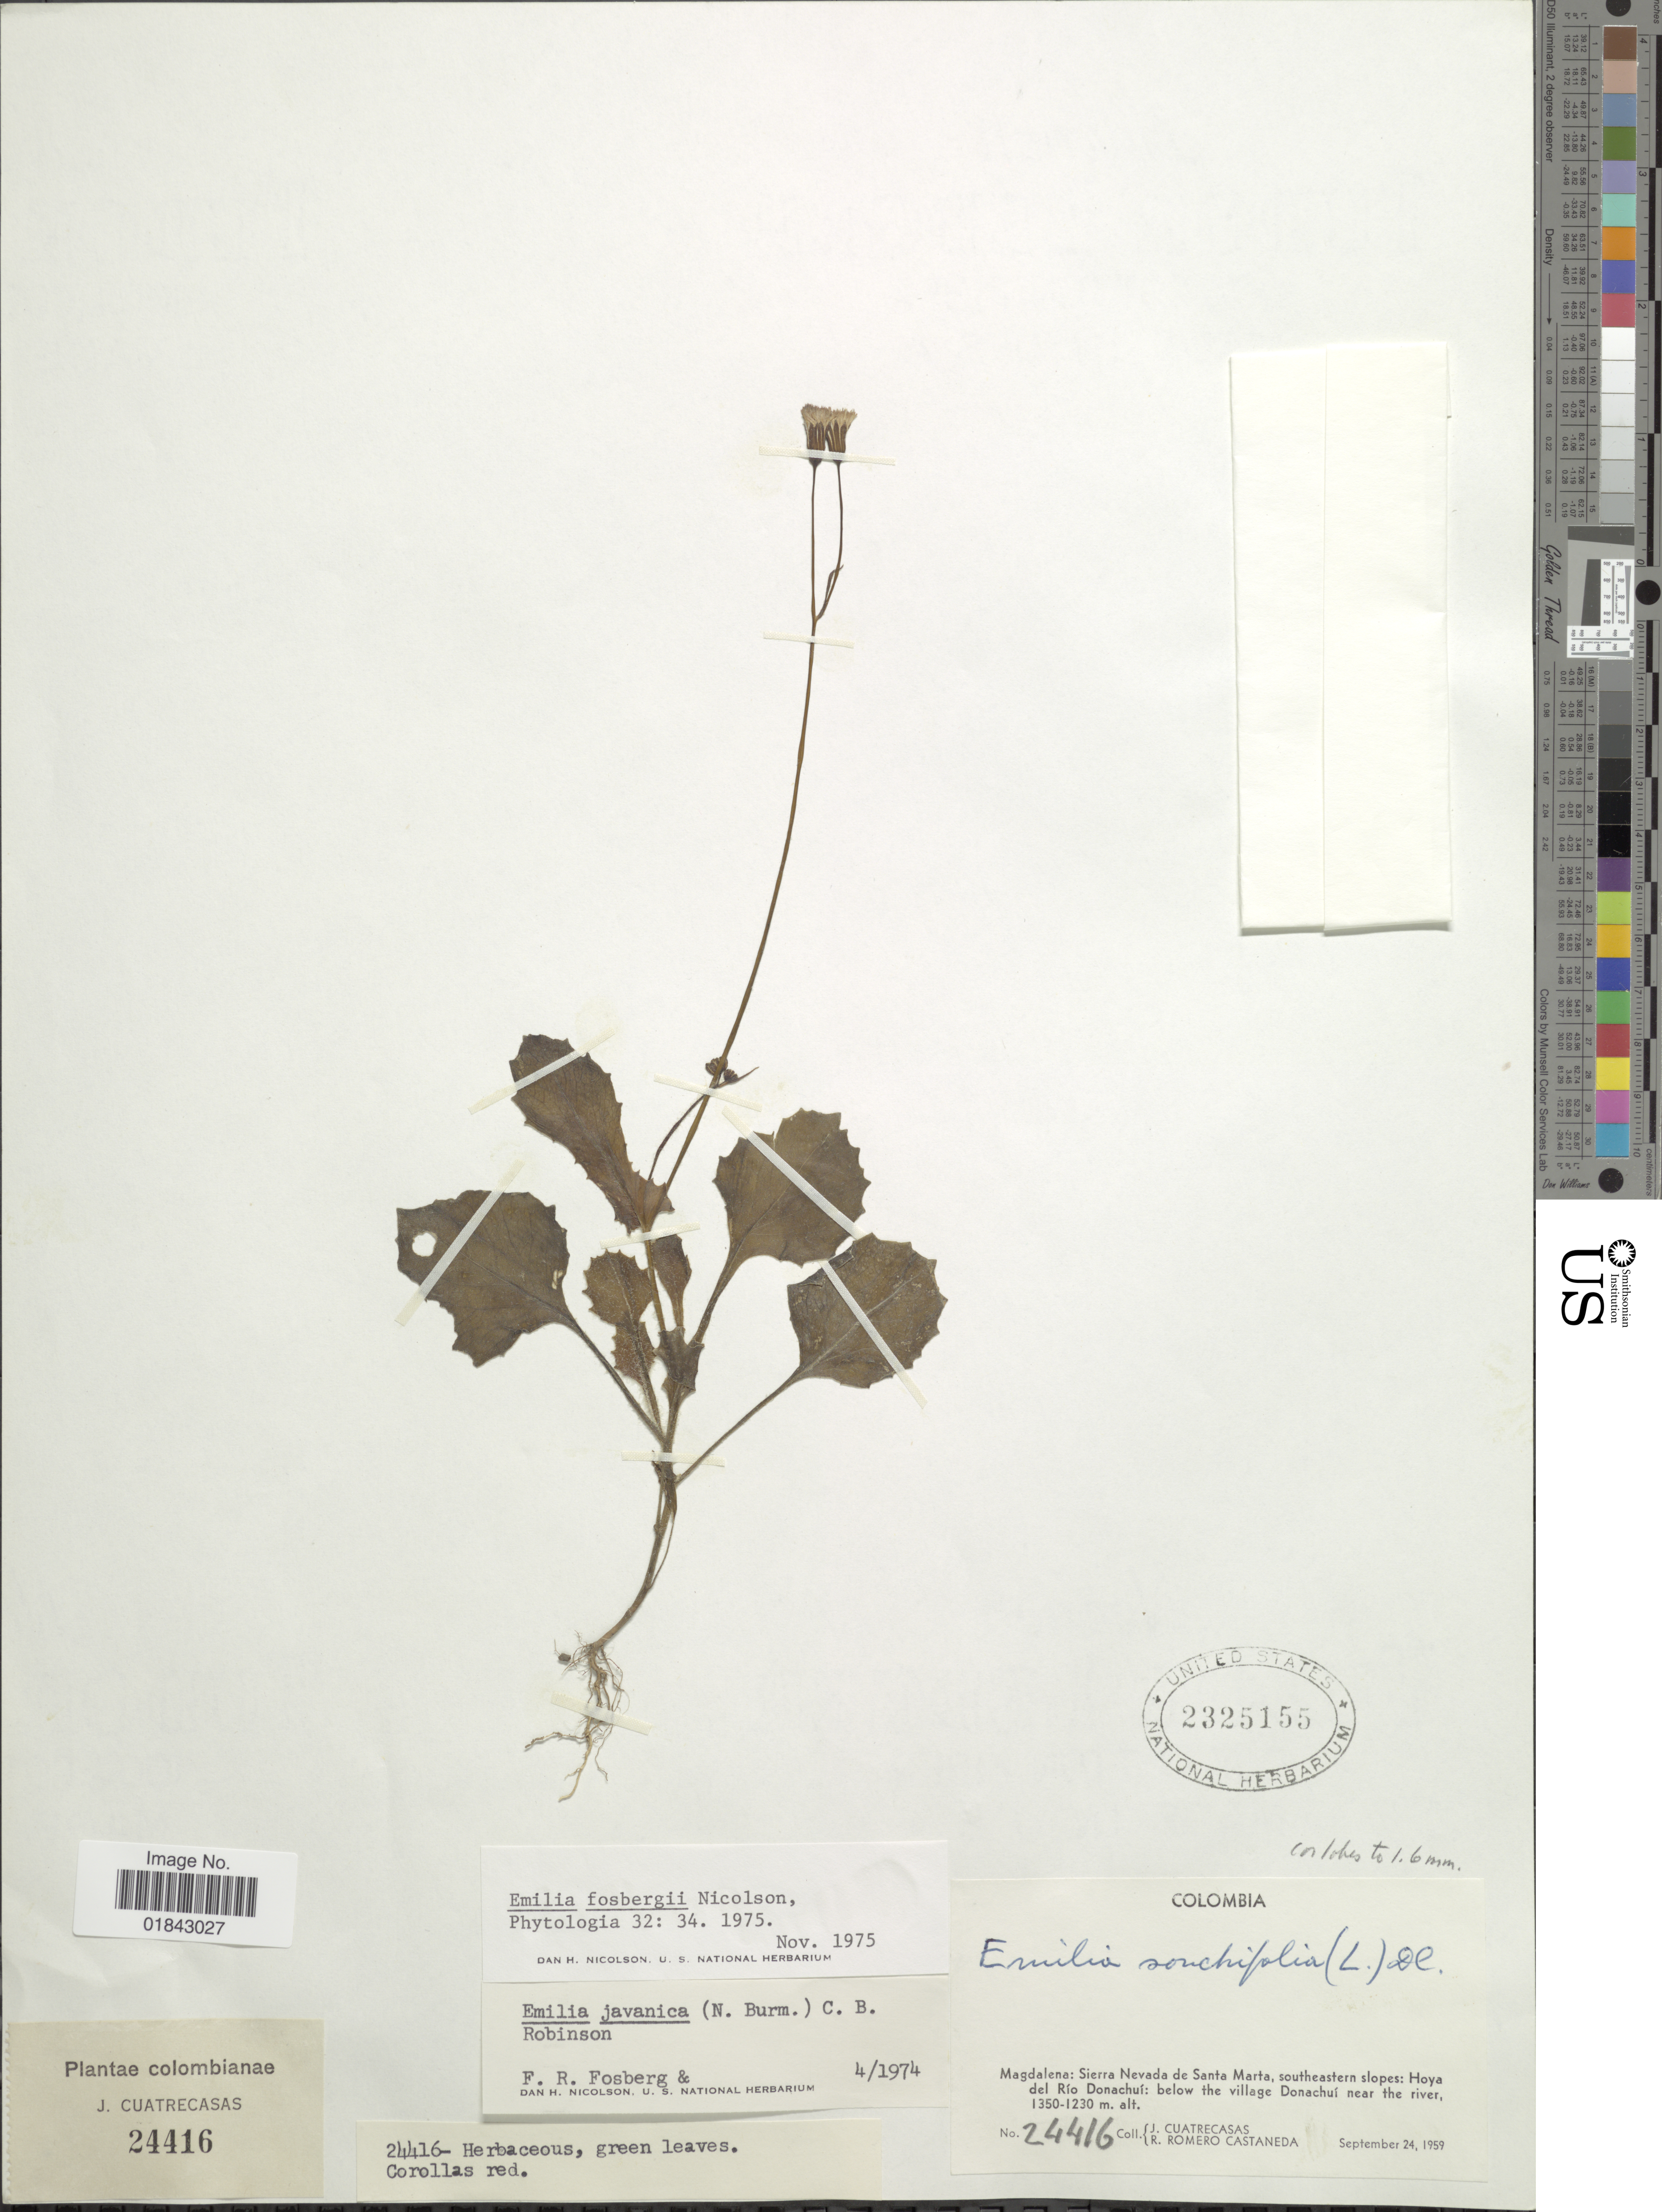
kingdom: Plantae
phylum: Tracheophyta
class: Magnoliopsida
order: Asterales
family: Asteraceae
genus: Emilia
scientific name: Emilia fosbergii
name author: Nicolson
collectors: J. Cuatrecasas & R. Romero Castañeda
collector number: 24416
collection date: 1959-09-24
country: Colombia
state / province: Magdalena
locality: Sierra Nevada de Santa Marta, southeastern slopes: Hoya del Río Donachuí: below village Donachuí near the river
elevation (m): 1230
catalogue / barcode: US 23251555